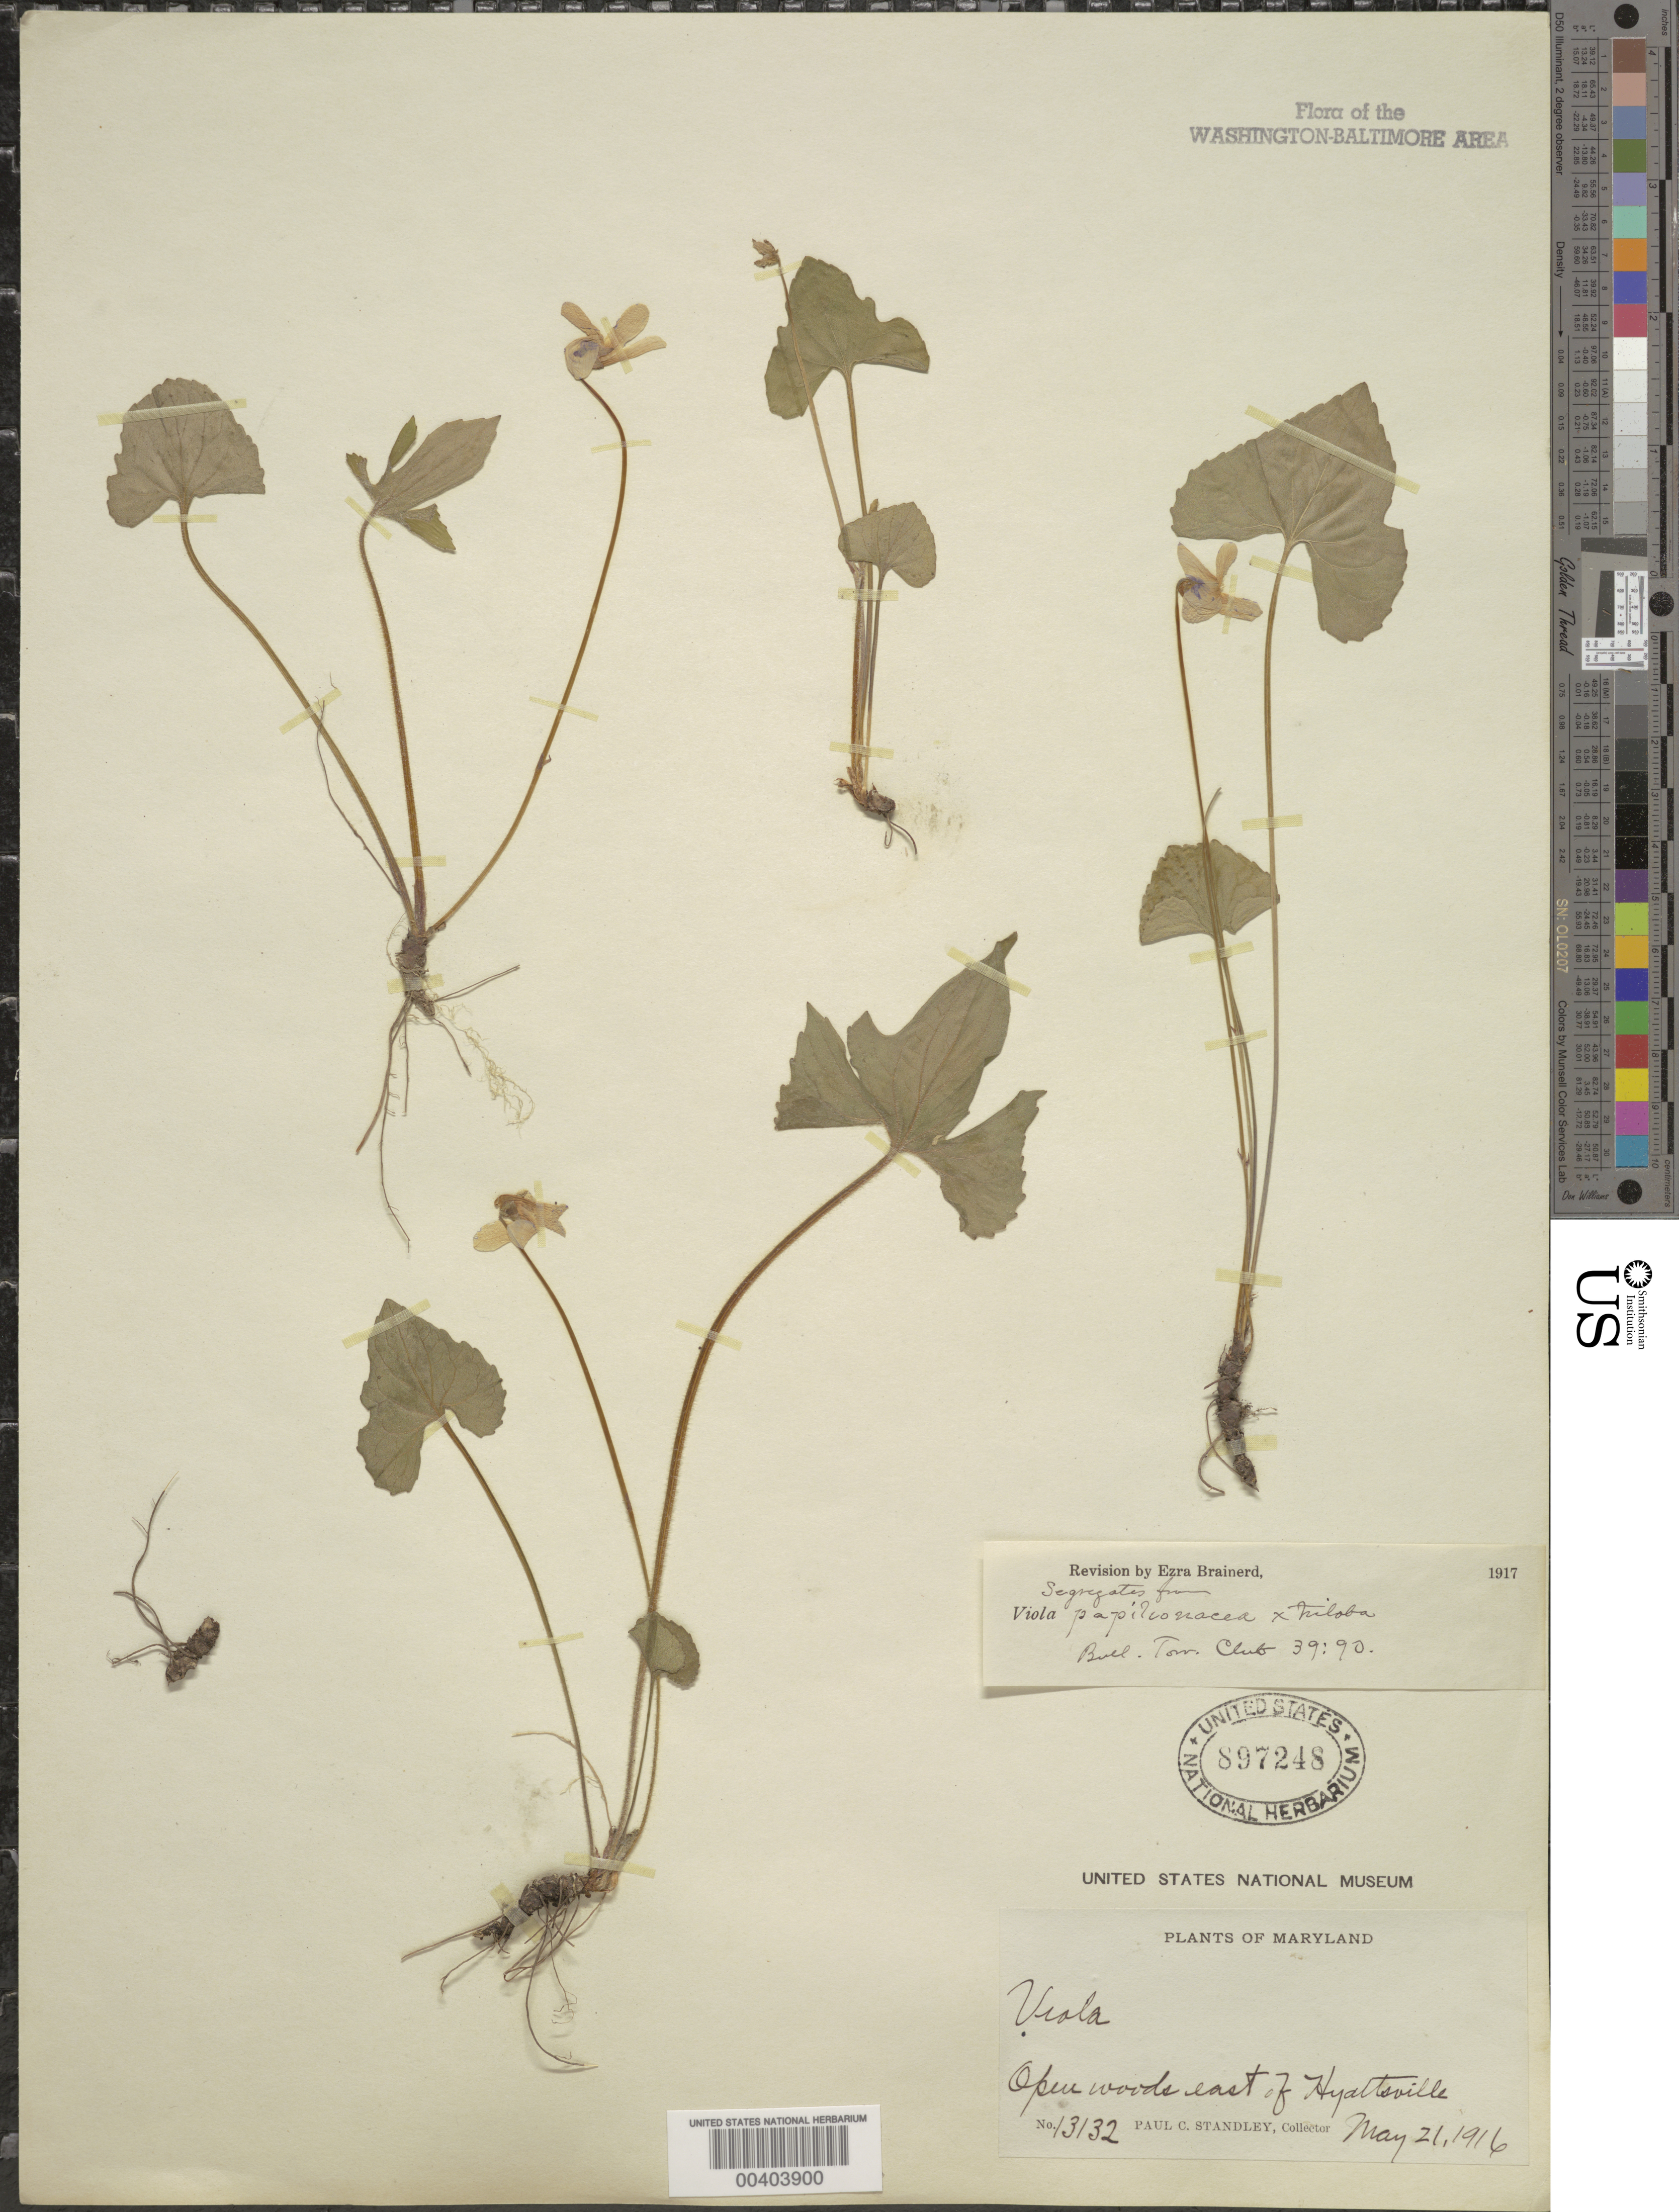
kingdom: Plantae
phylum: Tracheophyta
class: Magnoliopsida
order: Malpighiales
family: Violaceae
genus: Viola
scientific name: Viola papilionacea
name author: Pursh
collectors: P. C. Standley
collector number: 13132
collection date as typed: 21 May 1916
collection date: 1916-05-21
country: United States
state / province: Maryland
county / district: Prince George's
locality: East of Hyattsville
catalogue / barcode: US 897248